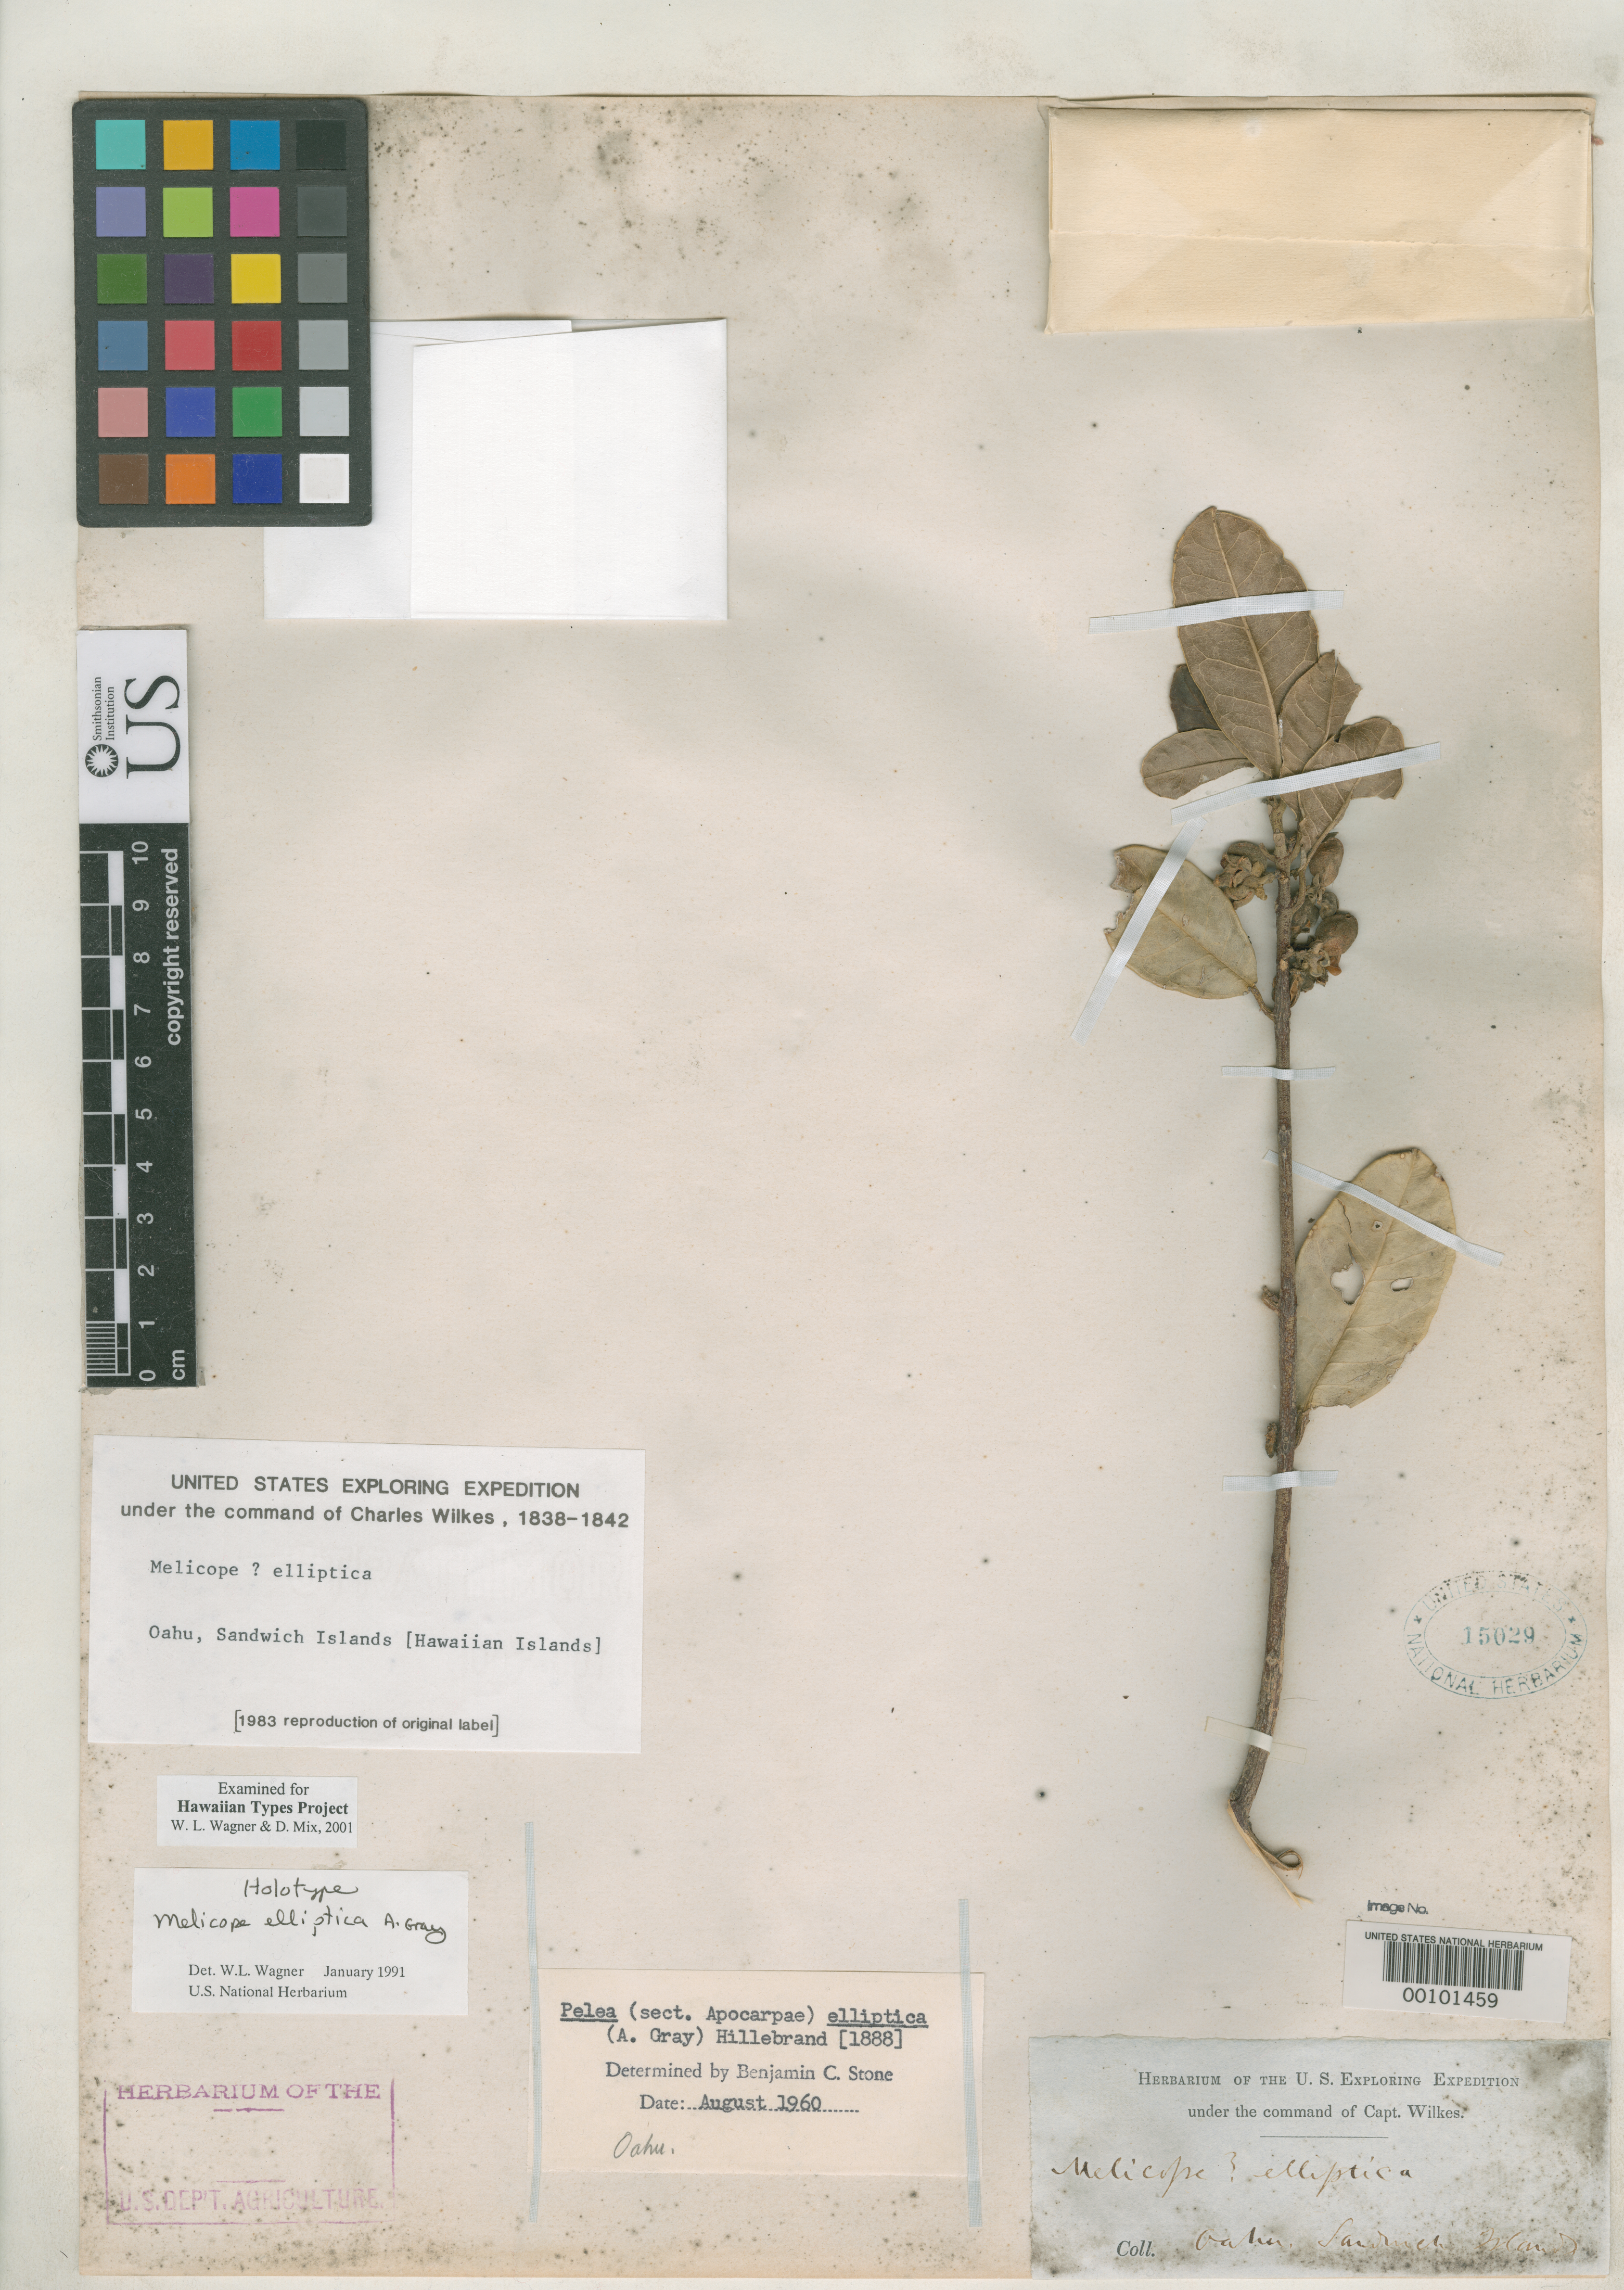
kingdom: Plantae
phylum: Tracheophyta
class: Magnoliopsida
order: Sapindales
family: Rutaceae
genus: Melicope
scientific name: Melicope elliptica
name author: A. Gray in Wilkes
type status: Holotype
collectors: Wilkes Explor. Exped.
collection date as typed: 1838 to -- --- 1842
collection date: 1838/1842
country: United States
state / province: Hawaii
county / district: Honolulu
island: Oahu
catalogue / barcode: US 15029